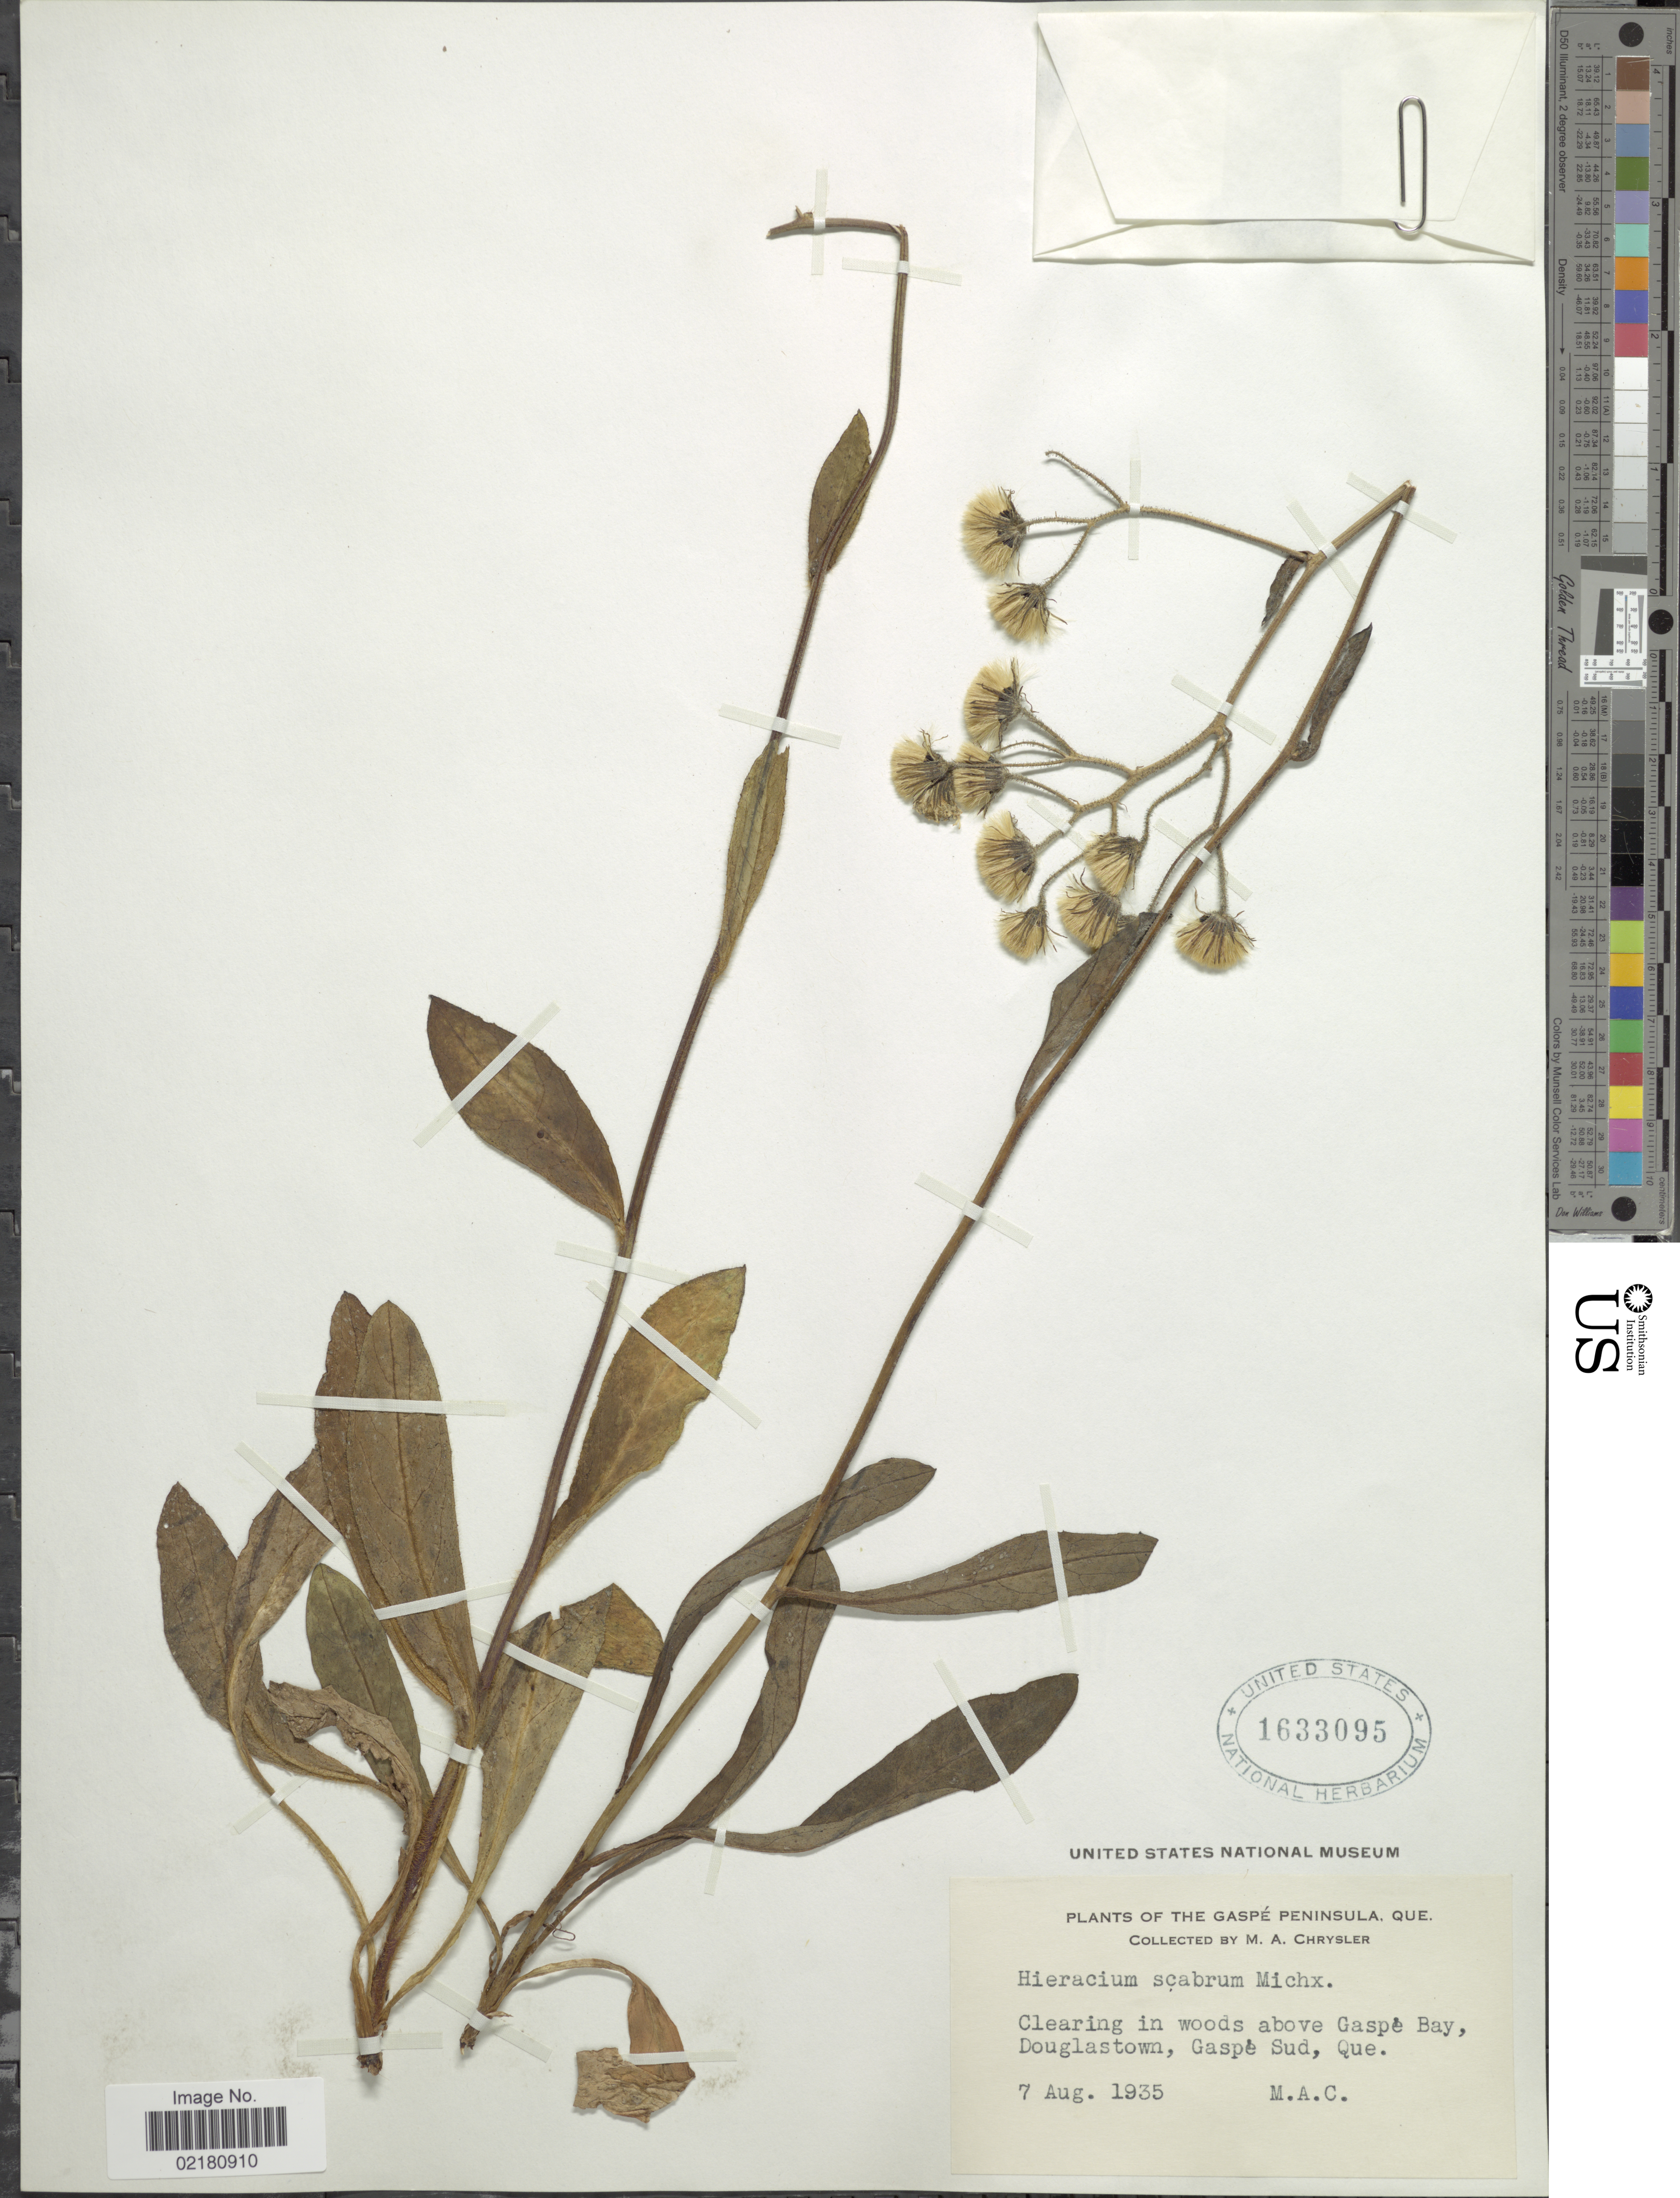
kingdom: Plantae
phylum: Tracheophyta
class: Magnoliopsida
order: Asterales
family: Asteraceae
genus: Pilosella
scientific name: Pilosella verruculata subsp. verruculata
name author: (Link) Soják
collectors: M. A. Chrysler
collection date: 1935-08-07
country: Canada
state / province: Quebec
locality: The Gaspe Peninsula. Clearing in woods above Gaspe Bay, Douglastown, Gaspe Sud.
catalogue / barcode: US 1633095